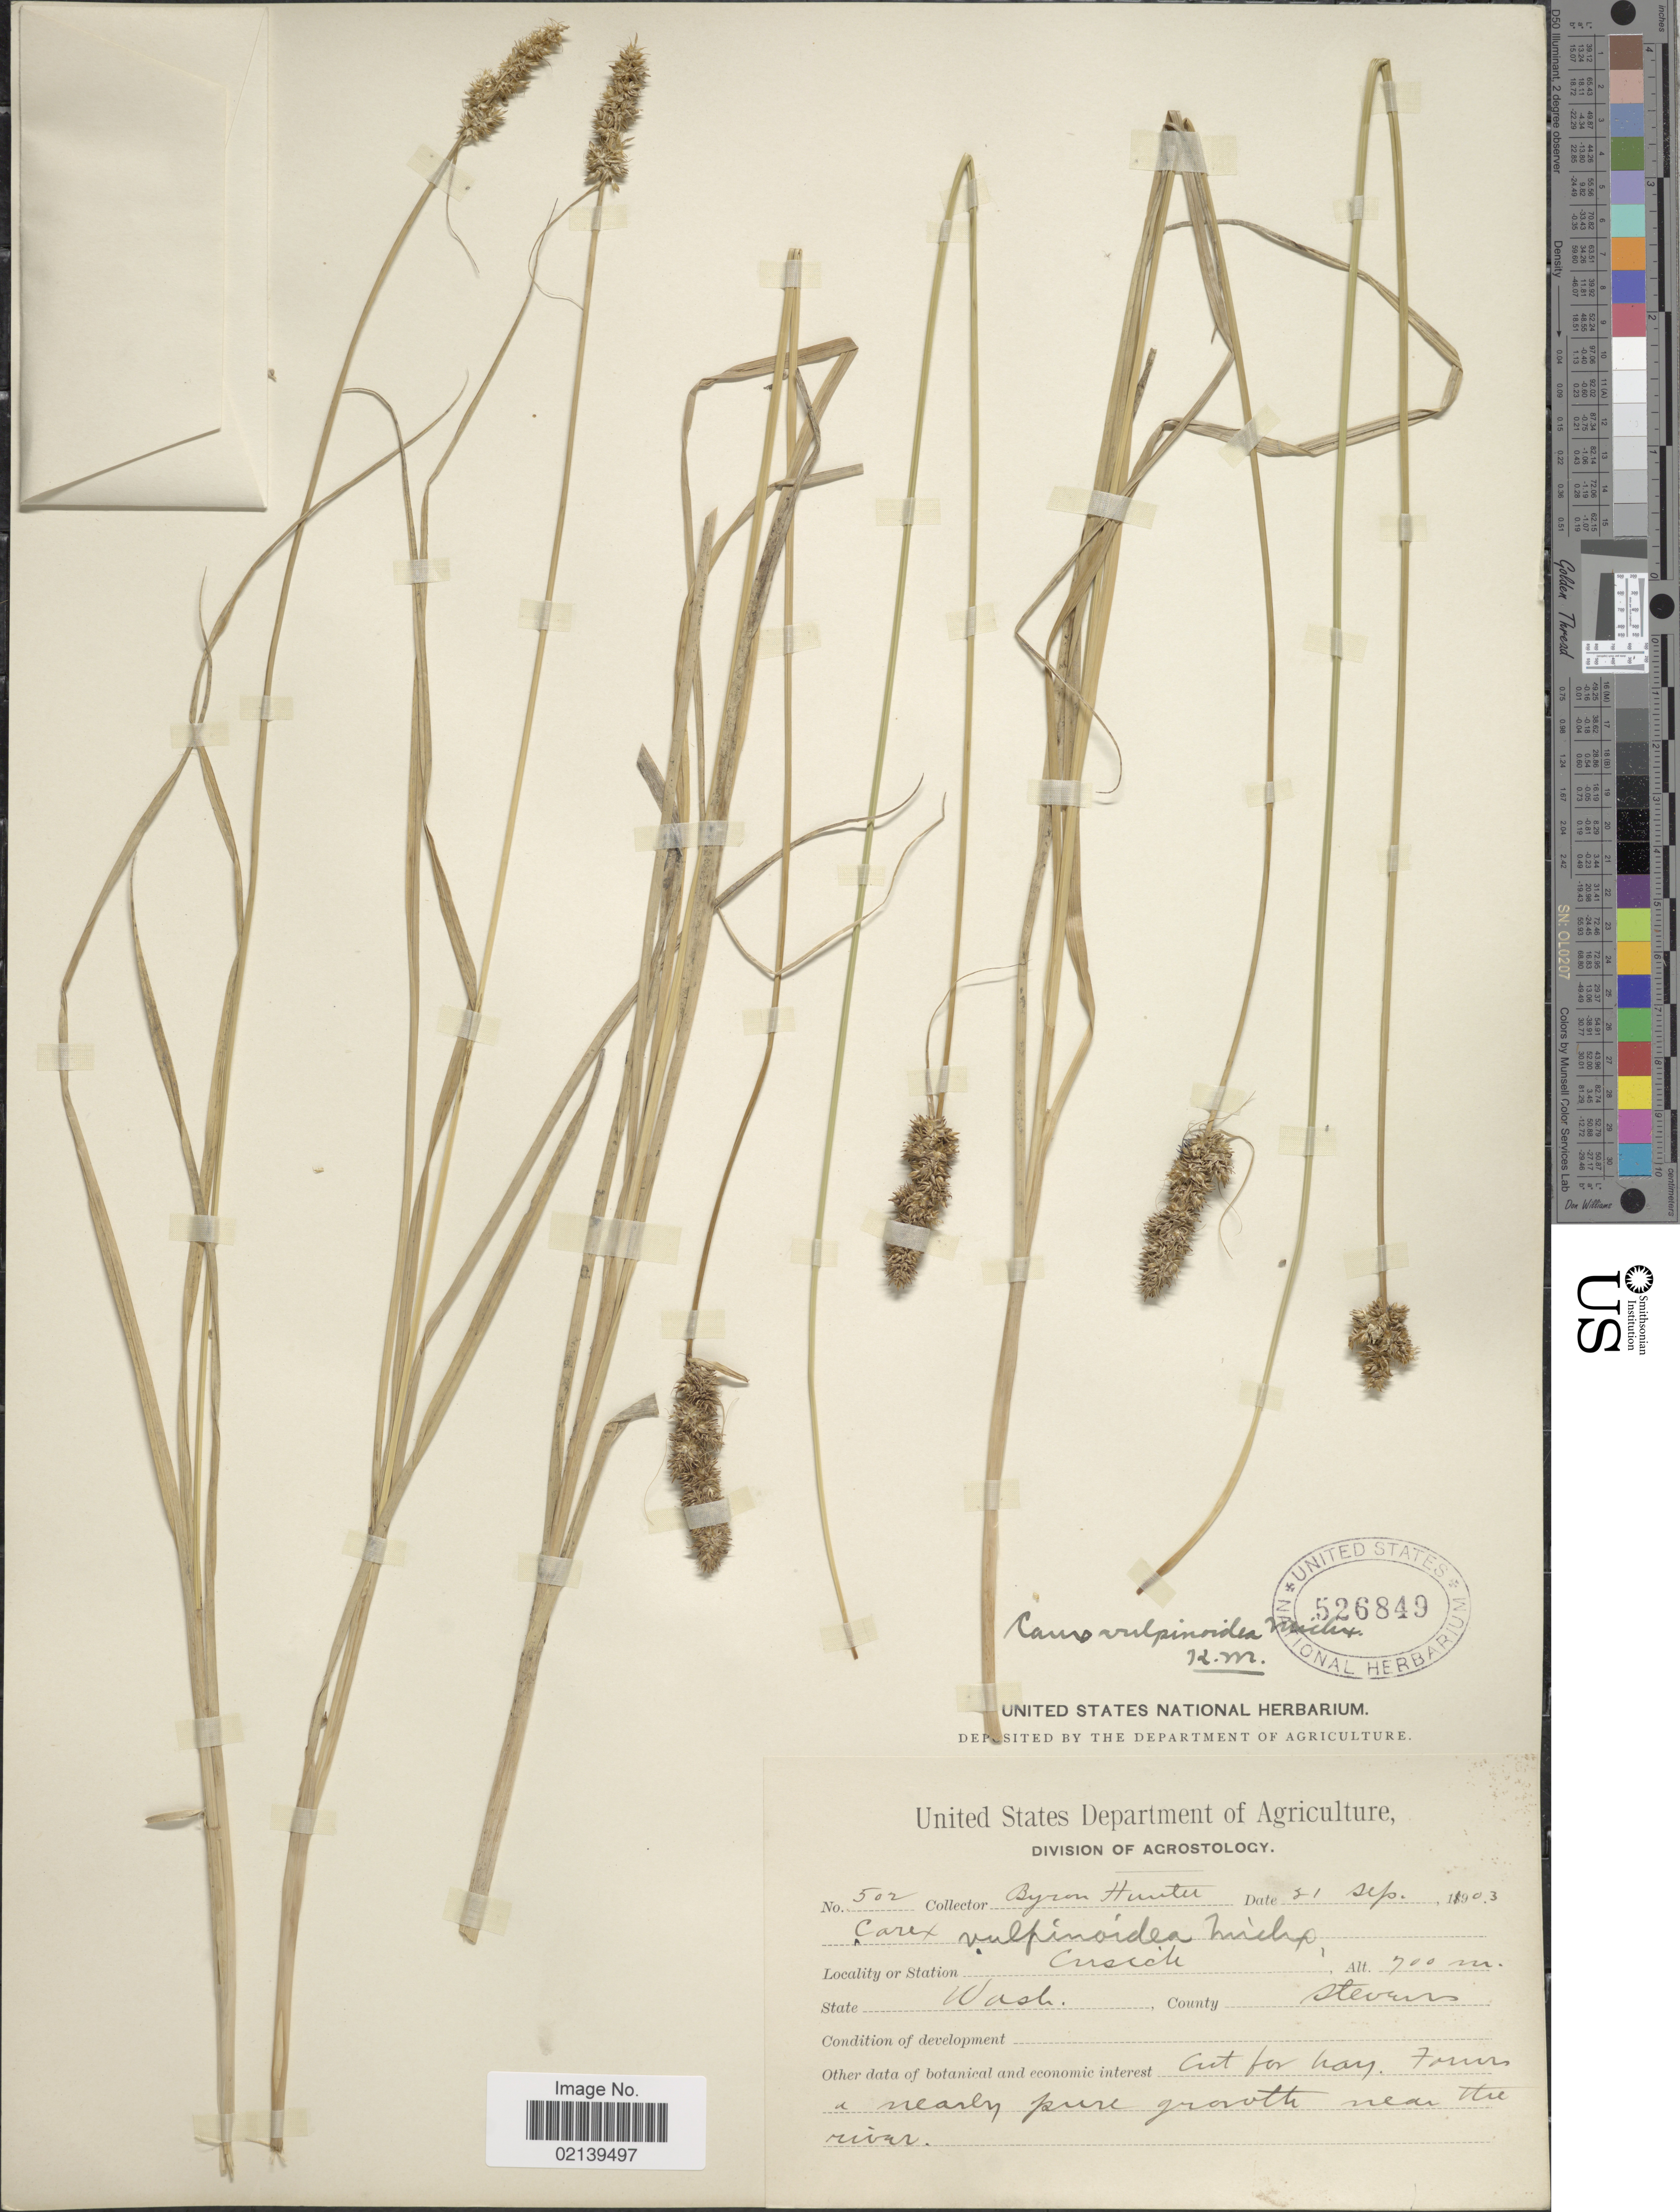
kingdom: Plantae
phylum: Tracheophyta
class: Liliopsida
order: Poales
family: Cyperaceae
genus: Carex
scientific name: Carex vulpinoidea Michx.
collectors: B. Hunter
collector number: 502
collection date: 1903-07-21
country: United States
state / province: Washington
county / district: Stevens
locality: Cusick, State Wash., County Stevens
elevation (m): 700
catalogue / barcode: US 526849